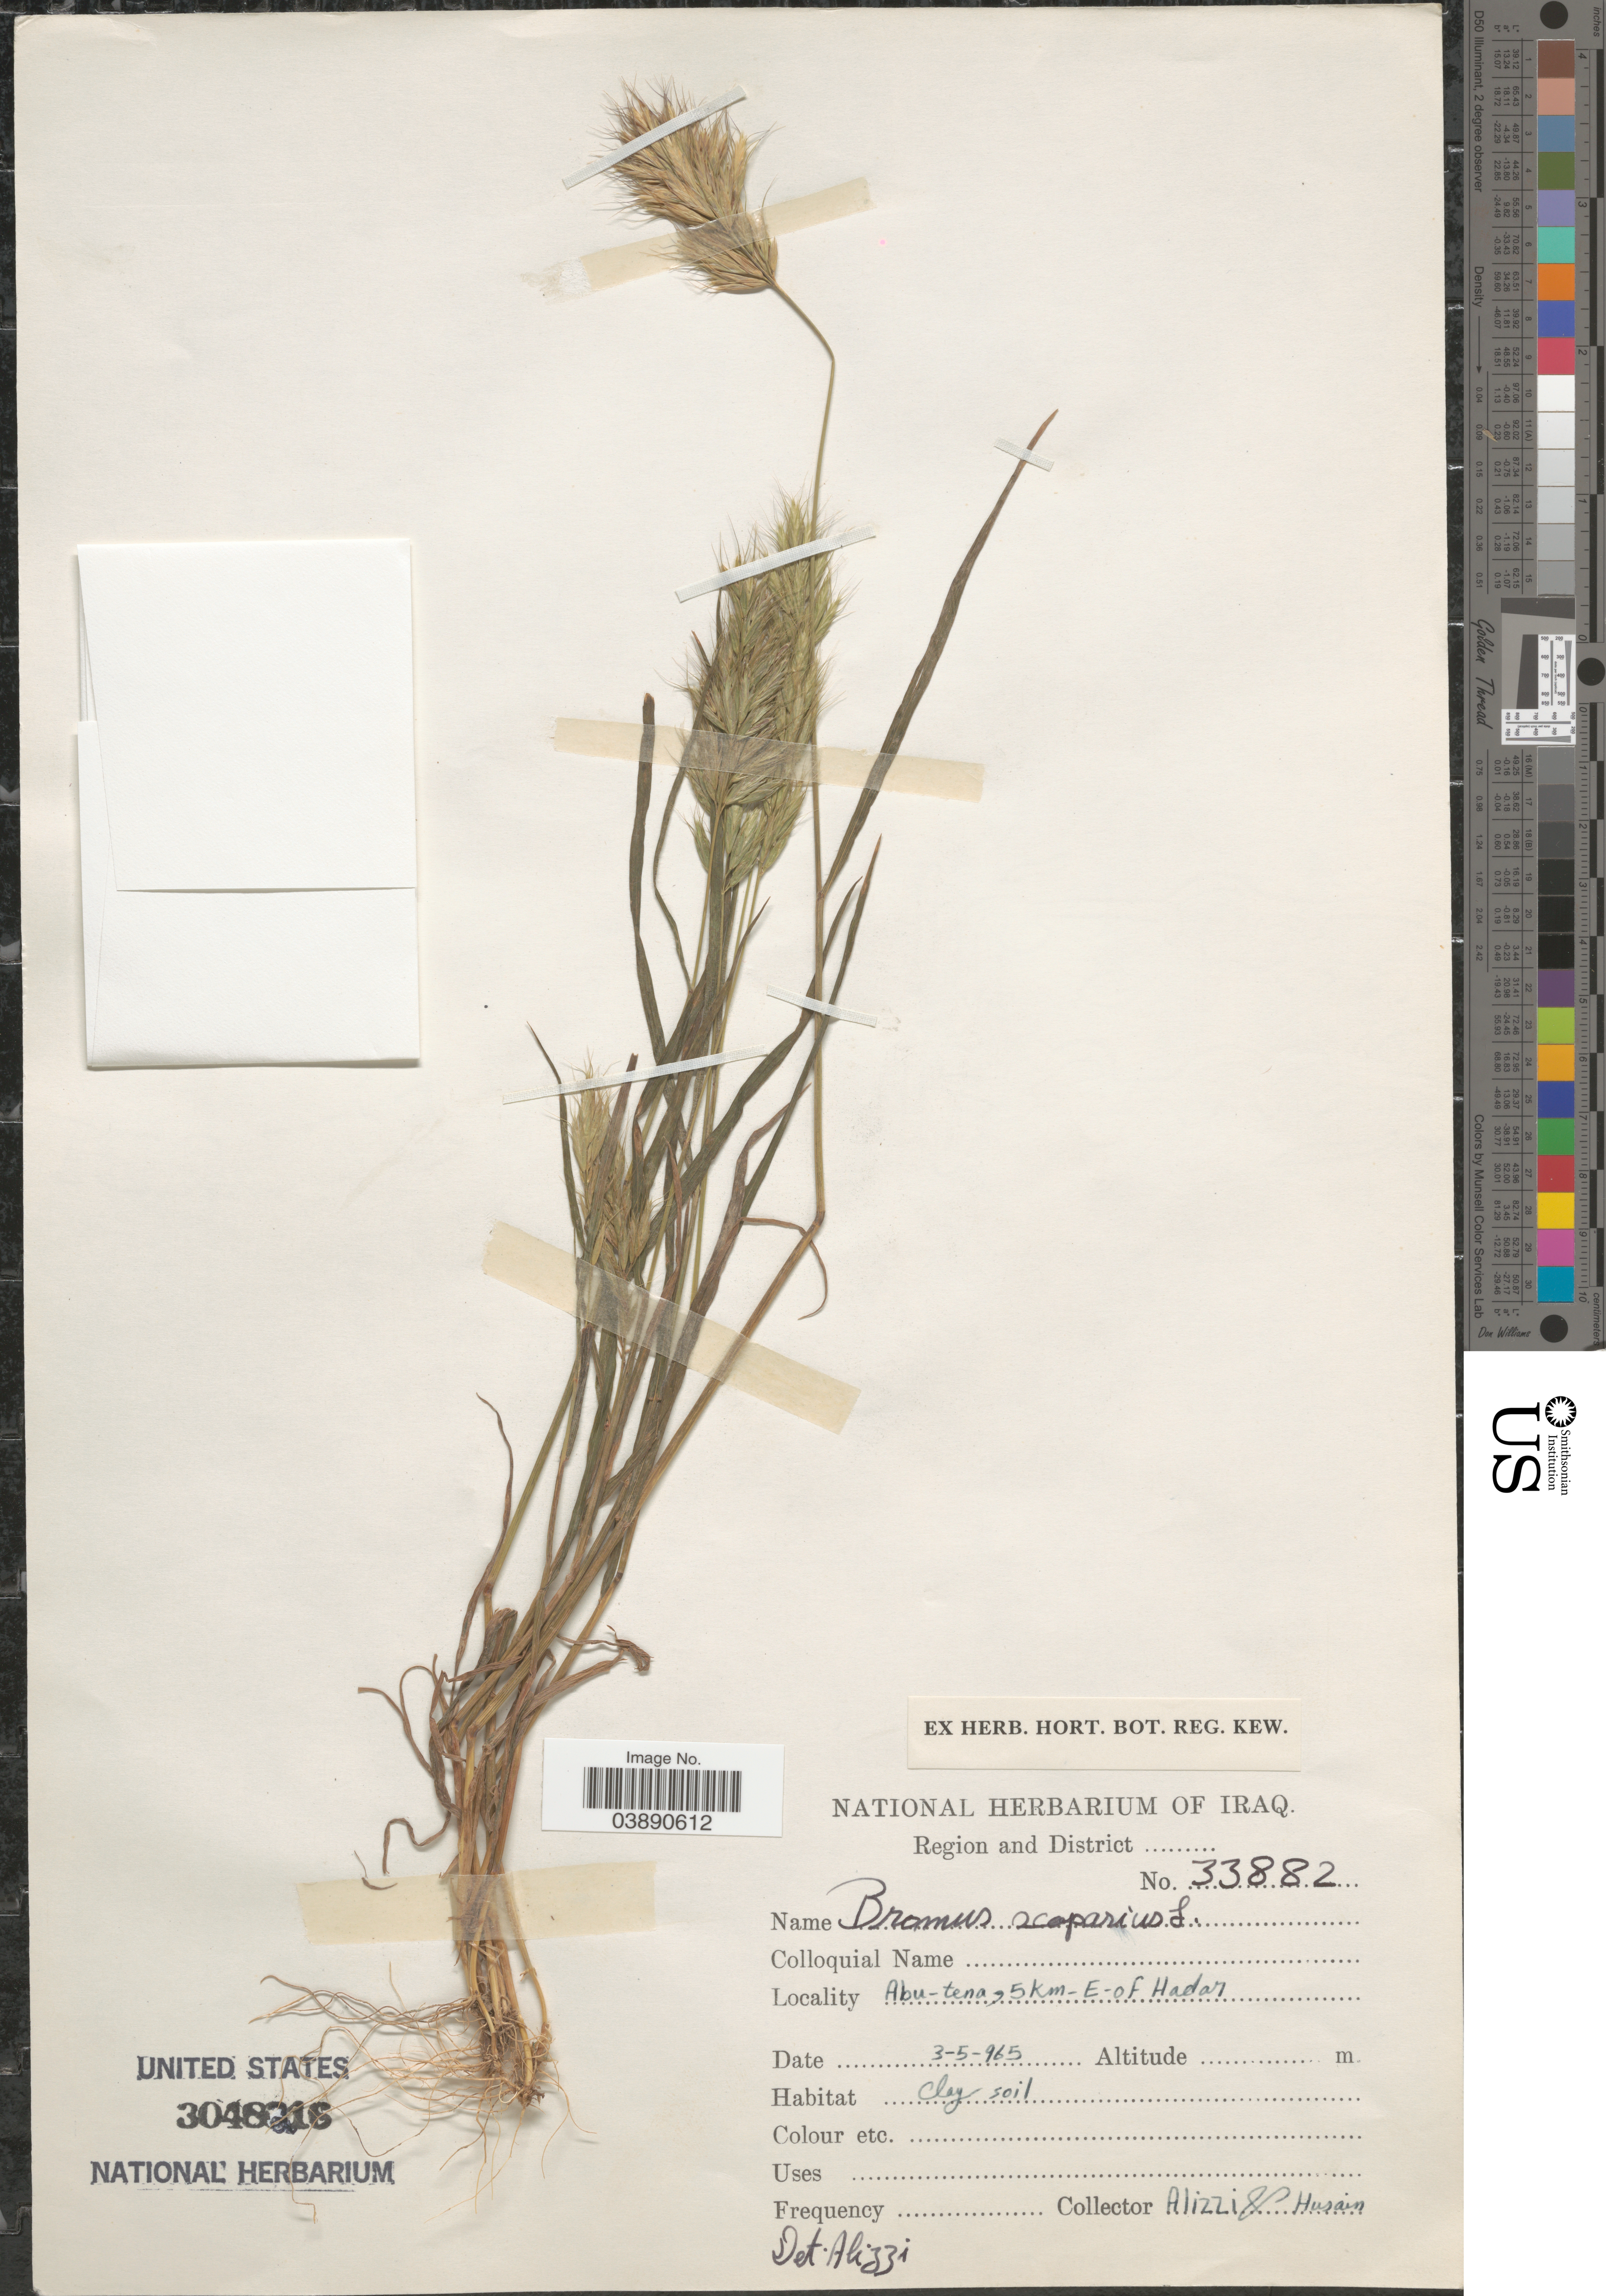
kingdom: Plantae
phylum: Tracheophyta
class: Liliopsida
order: Poales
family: Poaceae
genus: Bromus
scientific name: Bromus scoparius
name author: L.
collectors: Alizzi & Husain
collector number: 33882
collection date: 1965-05-03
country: Iraq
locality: Abu-tena, 5 km-E-of Hadar.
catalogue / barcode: US 3048316